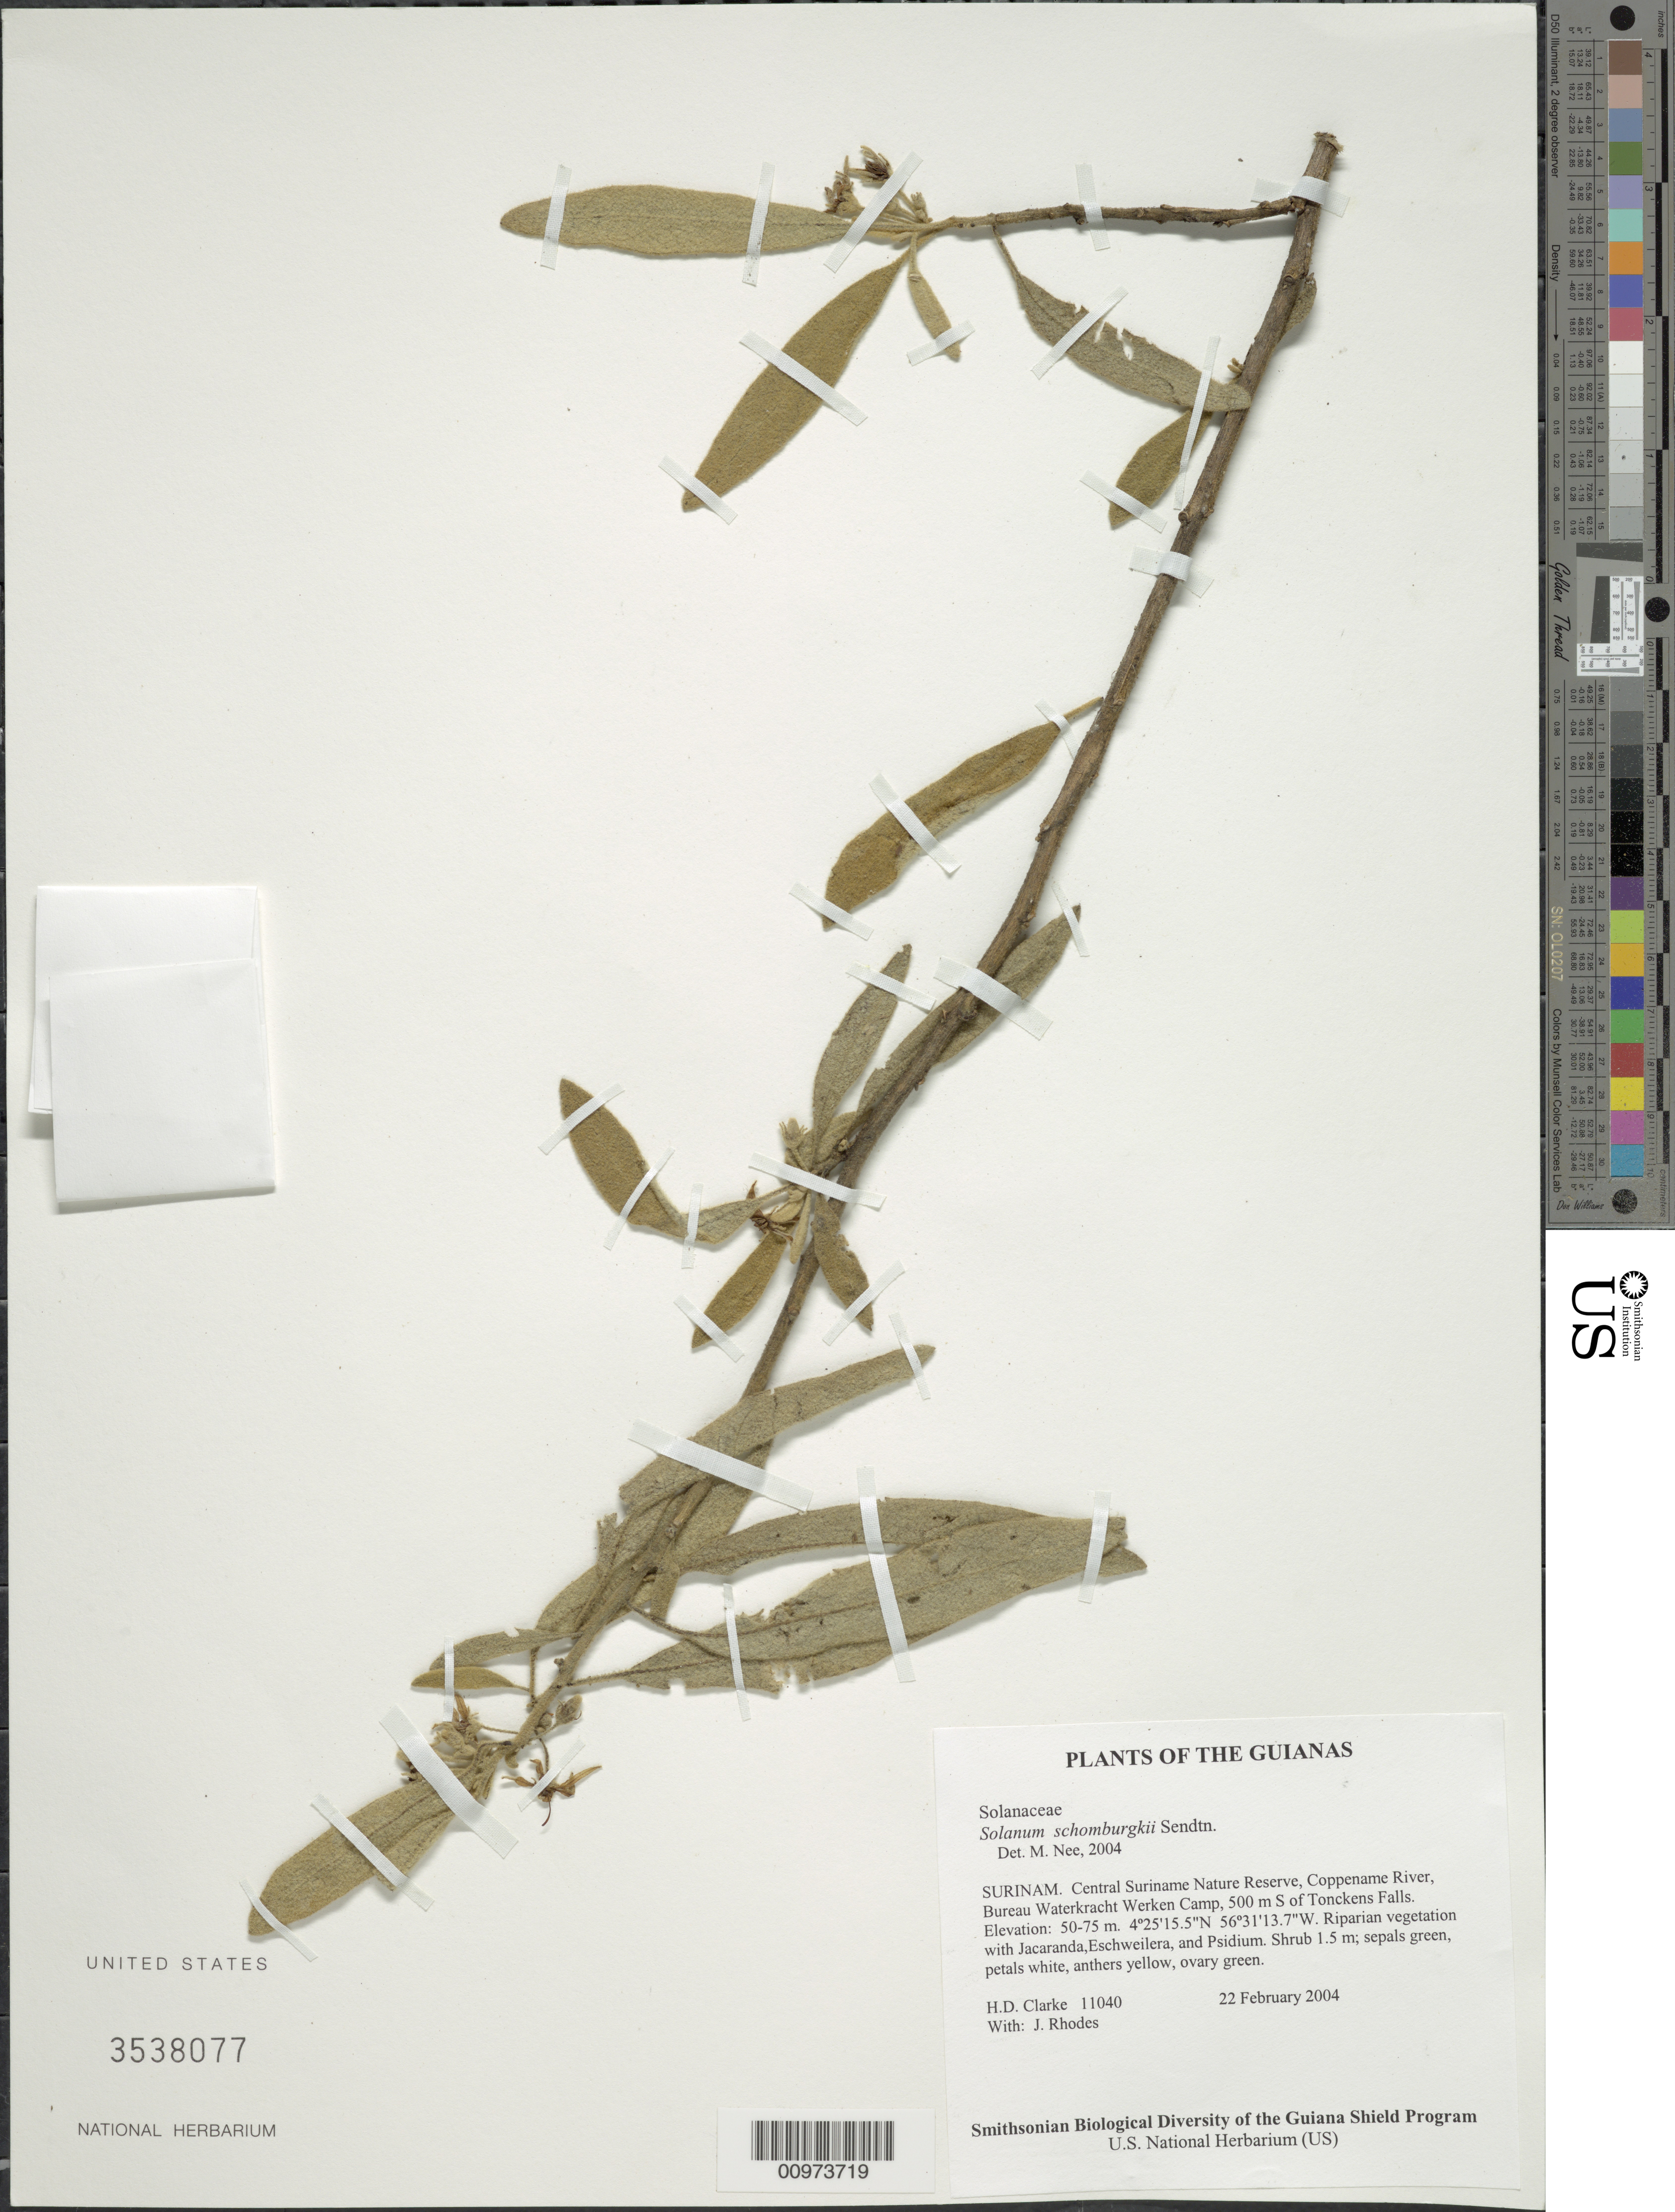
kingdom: Plantae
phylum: Tracheophyta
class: Magnoliopsida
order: Solanales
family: Solanaceae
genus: Solanum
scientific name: Solanum schomburgkii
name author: Sendtn.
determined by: Nee, Michael H.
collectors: H. D. Clarke & J. Rhodes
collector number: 11040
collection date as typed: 22 February 2004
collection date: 2004-02-22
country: Suriname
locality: Central Suriname Nature Reserve, Coppename River, Bureau Waterkracht Werken Camp, 500 m S of Tonckens Falls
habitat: Riparian vegetation with Jacaranda,Eschweilera, and Psidium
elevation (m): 50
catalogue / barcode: US 3538077